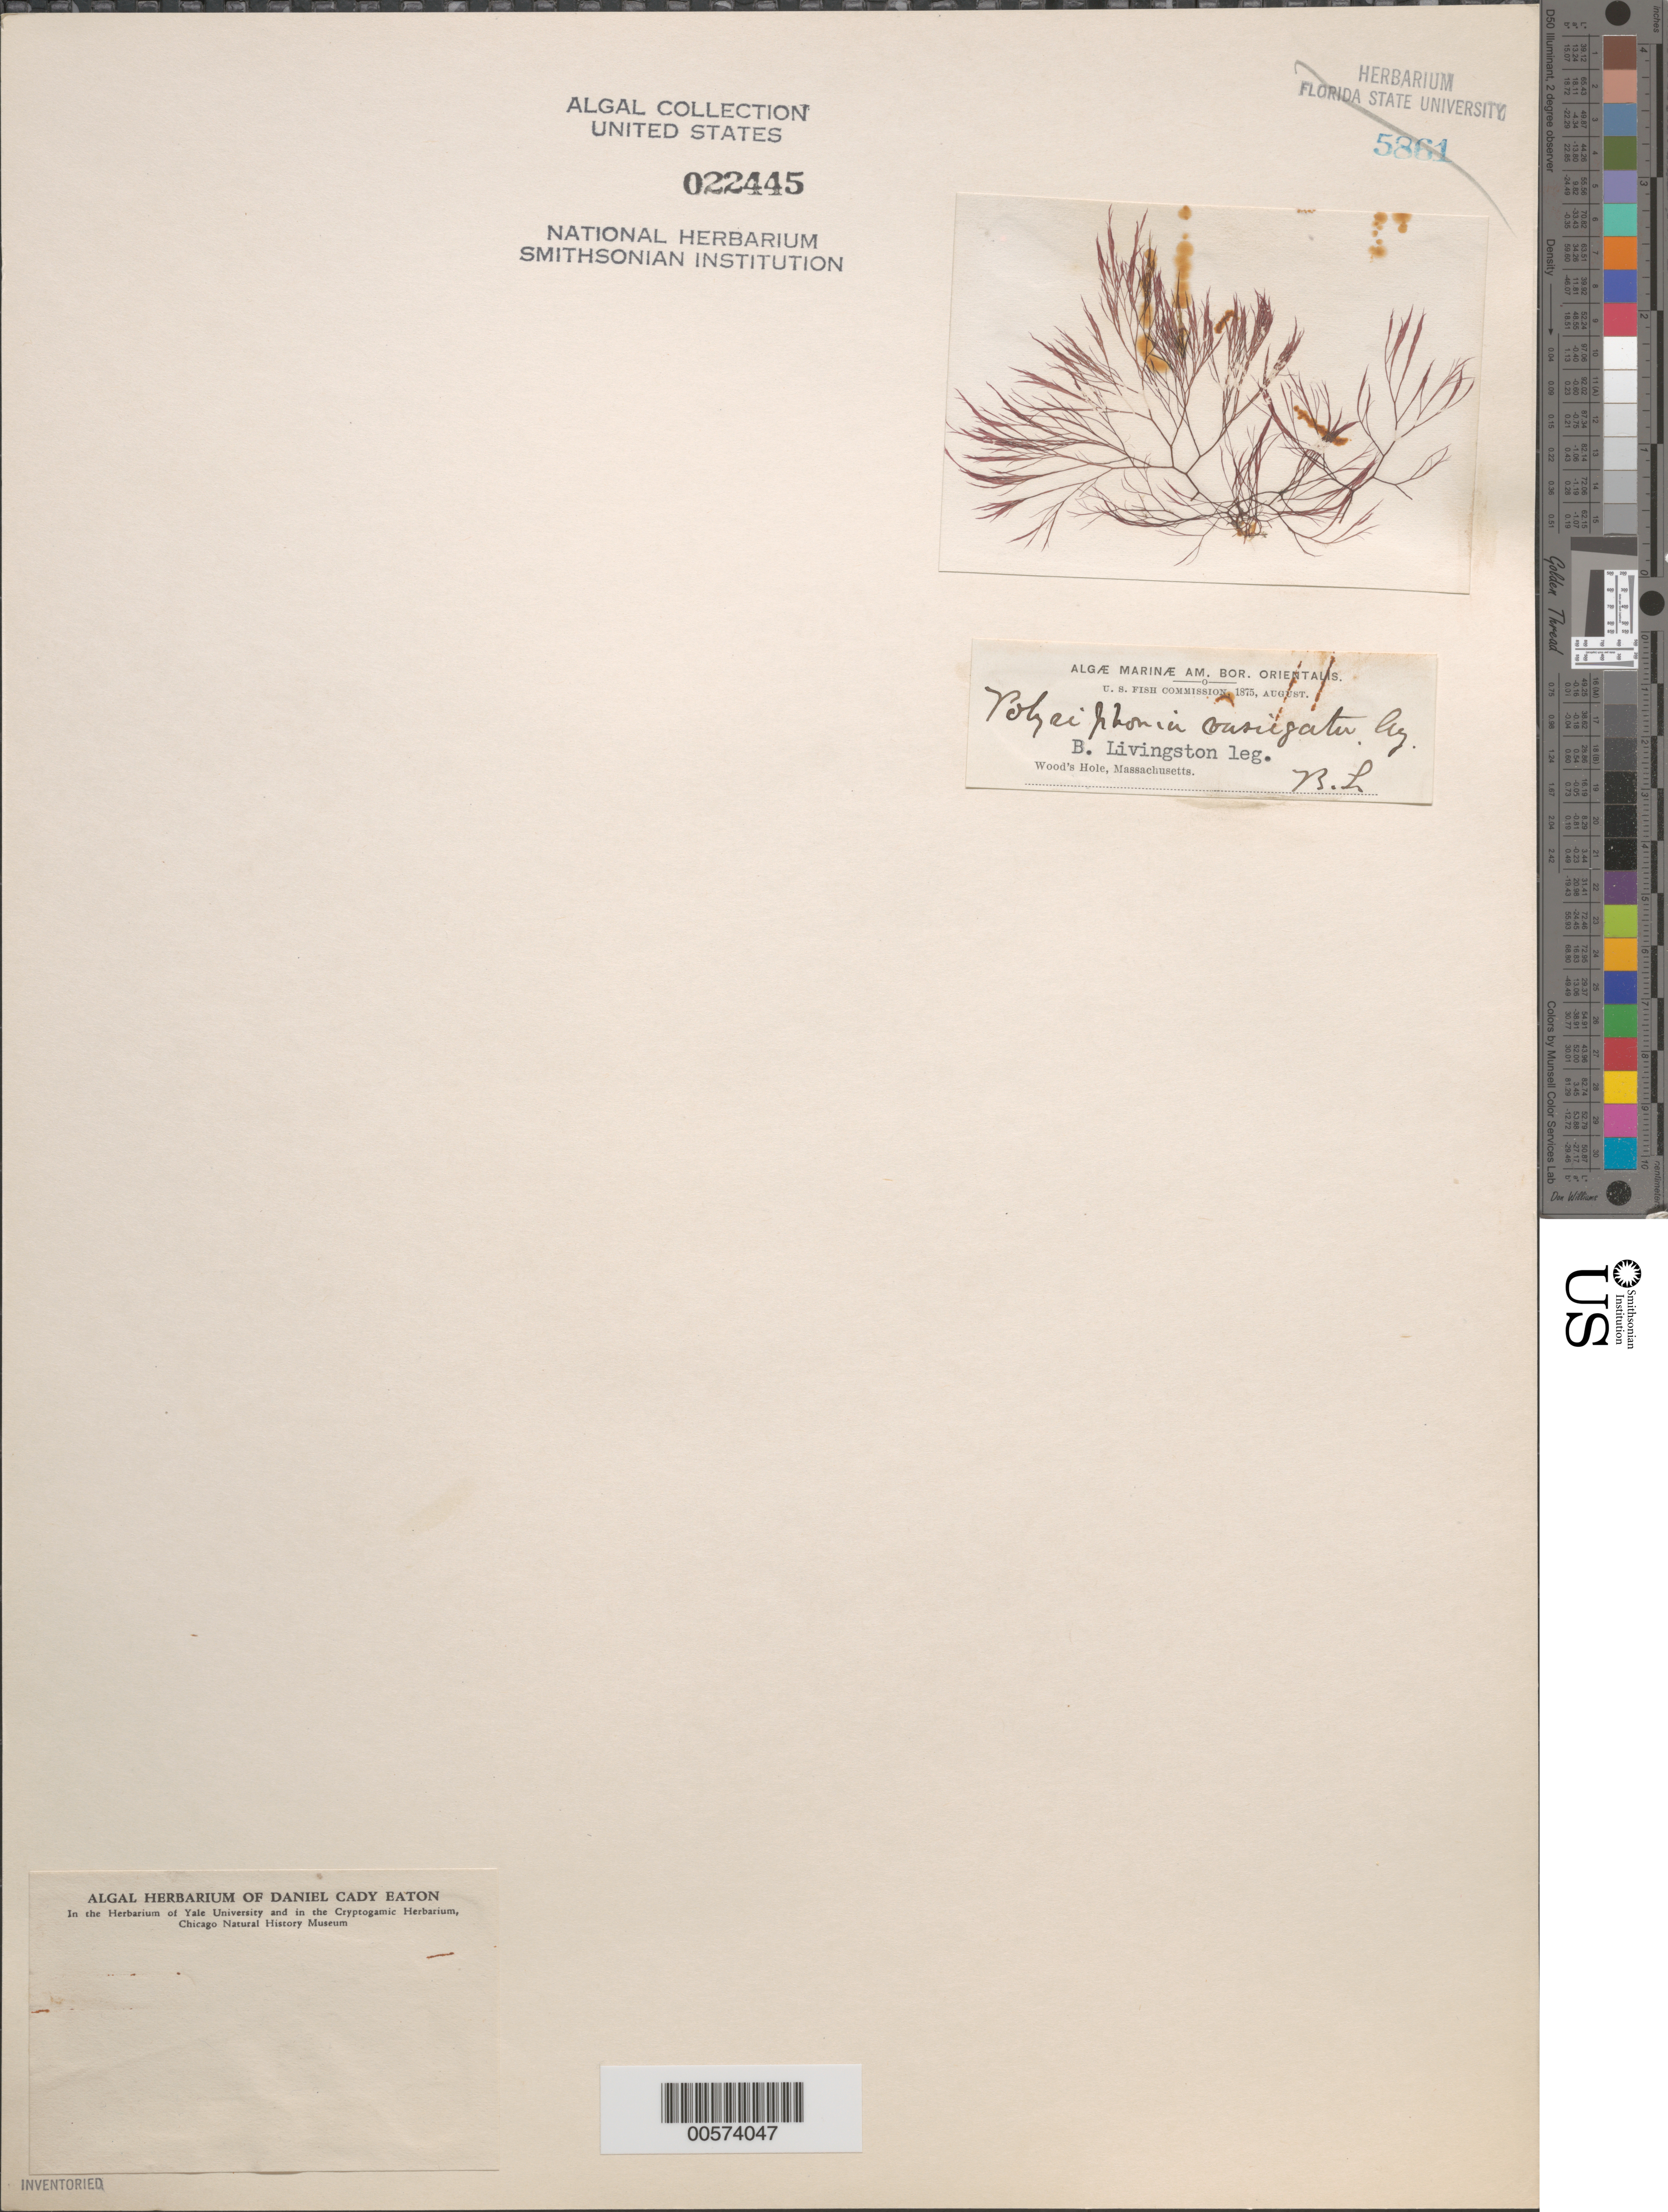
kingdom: Plantae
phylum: Rhodophyta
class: Florideophyceae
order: Ceramiales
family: Rhodomelaceae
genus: Carradoriella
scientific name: Carradoriella denudata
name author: (Dillwyn) Savoie & G.W. Saunders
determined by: Algae name updating Project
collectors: B. Livingston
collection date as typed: Aug 1875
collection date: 1875-08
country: United States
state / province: Massachusetts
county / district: Barnstable County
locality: Woods Hole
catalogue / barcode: US 22445